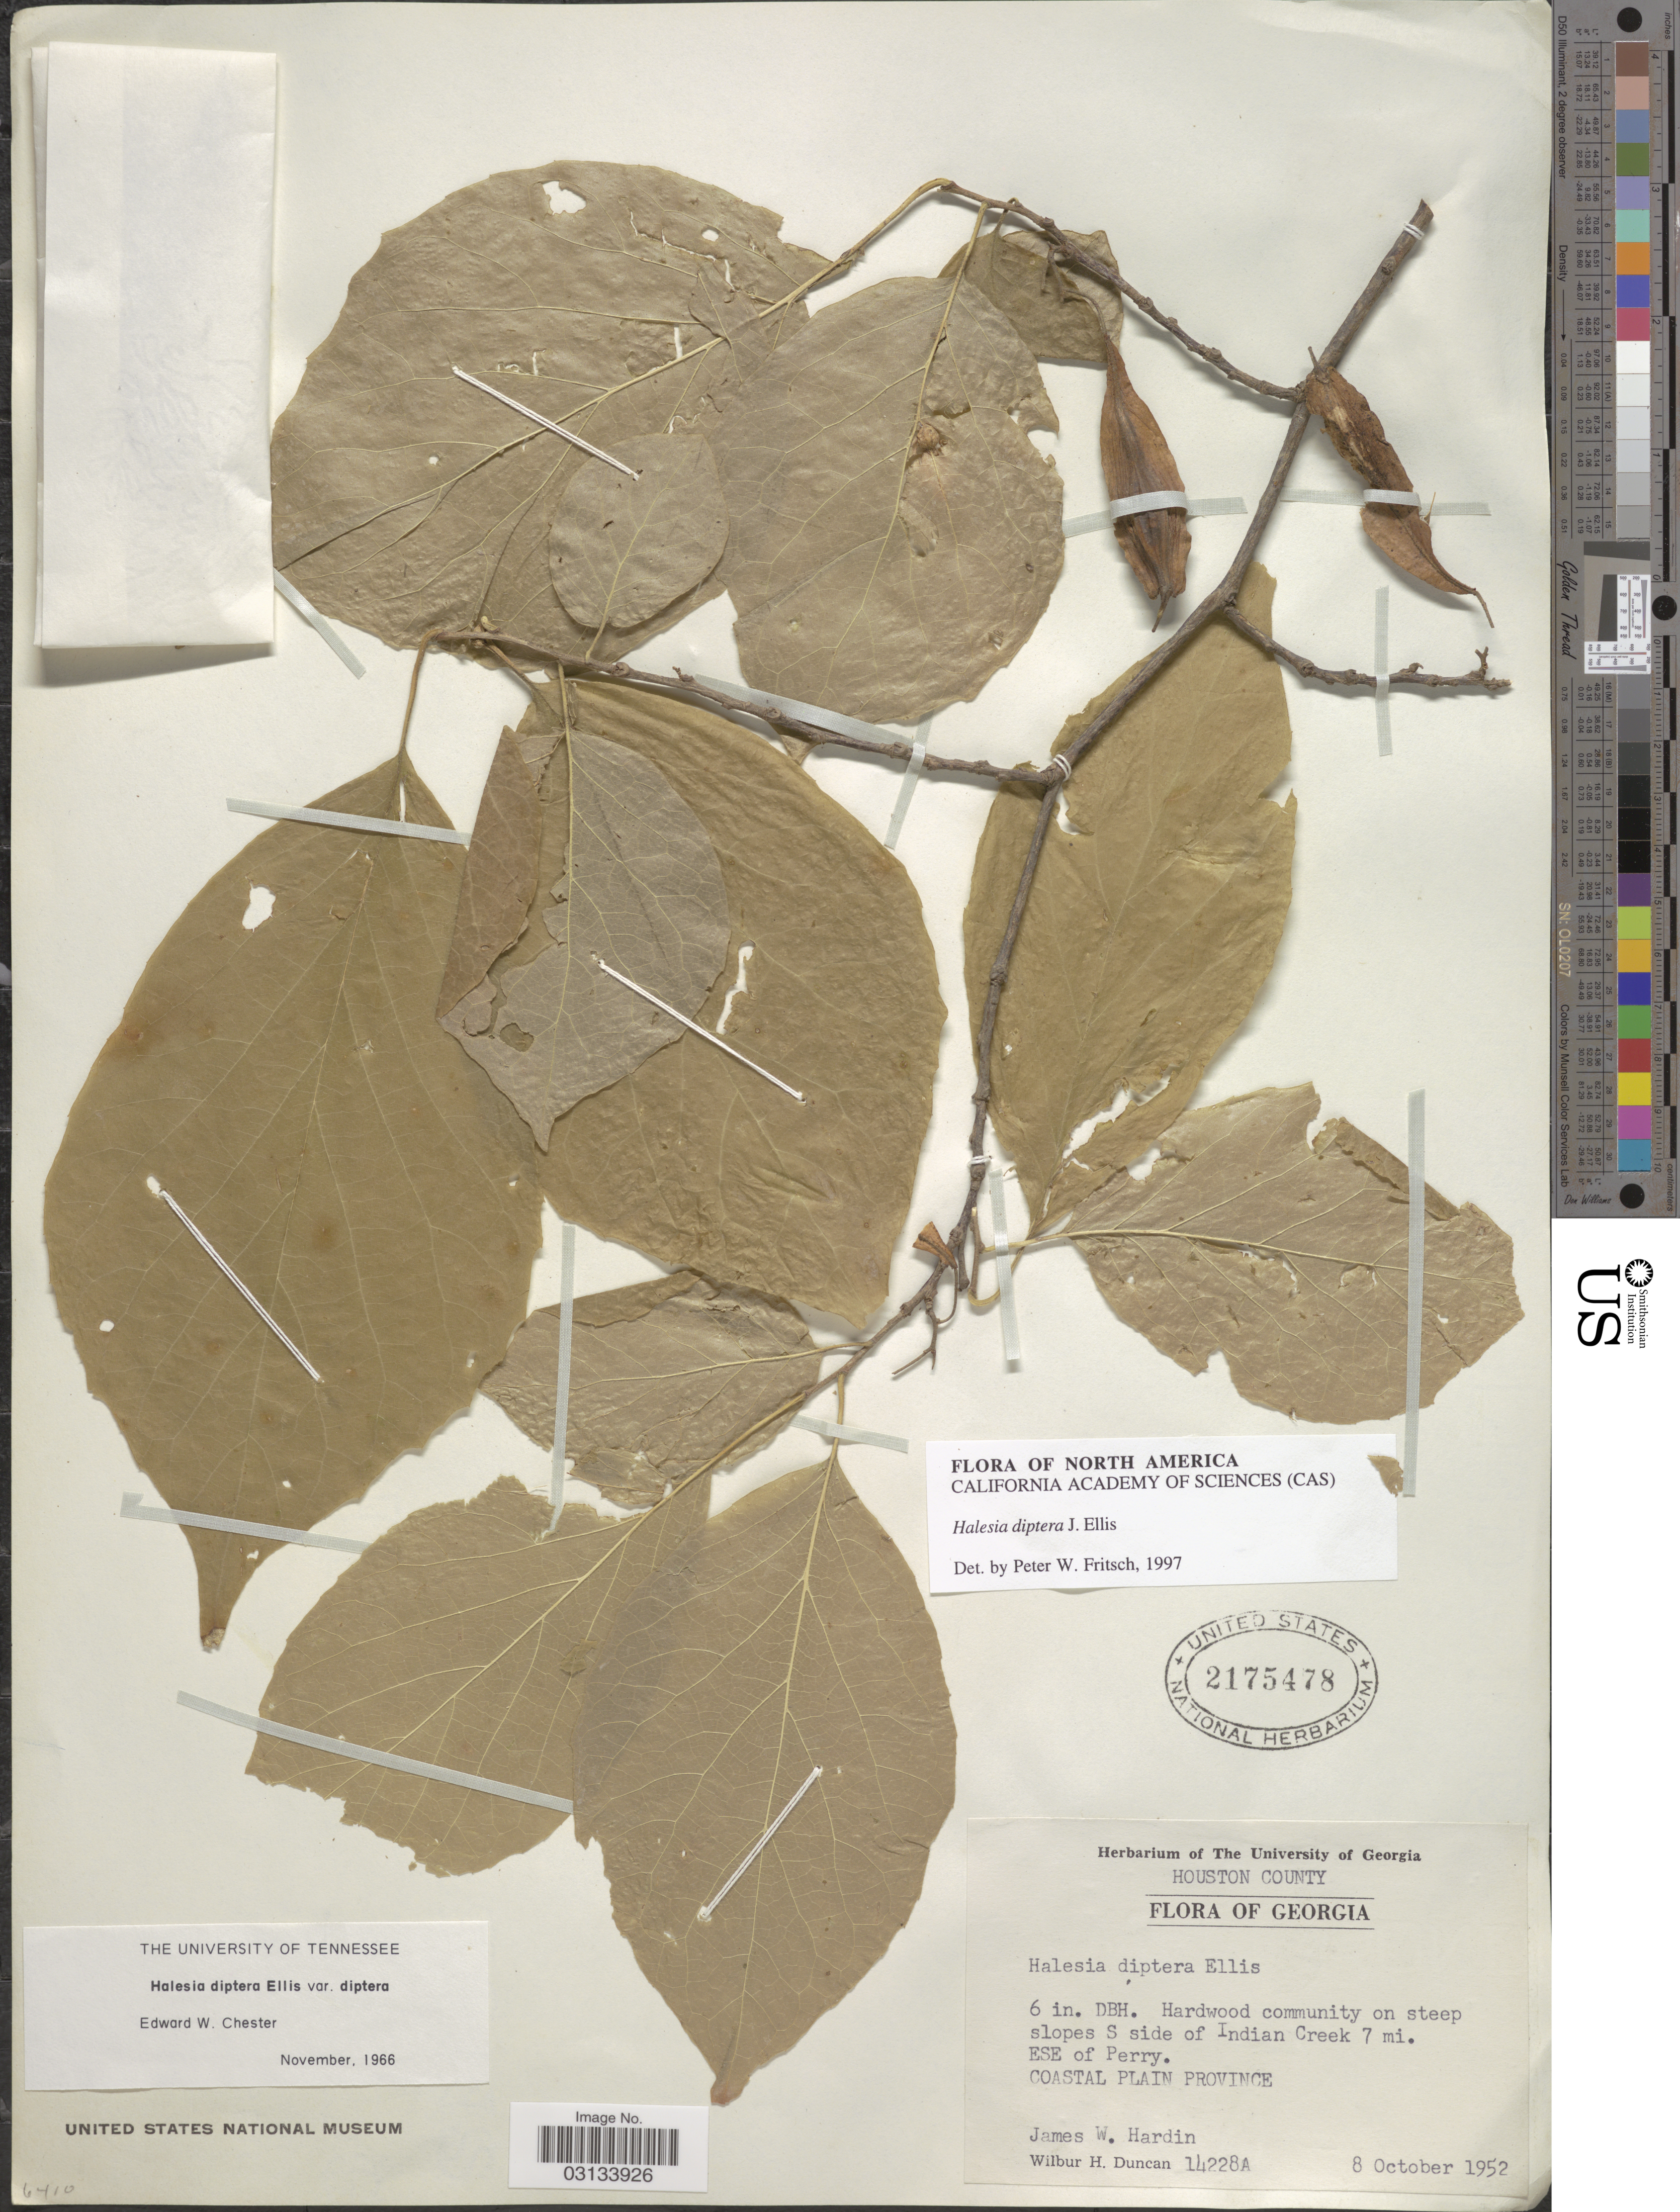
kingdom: Plantae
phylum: Tracheophyta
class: Magnoliopsida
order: Ericales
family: Styracaceae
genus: Halesia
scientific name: Halesia diptera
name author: J. Ellis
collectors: J. Hardin & W. H. Duncan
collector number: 14228A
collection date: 1952-10-08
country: United States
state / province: Georgia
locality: Houston County. On steep slopes S side of Indian Creek 7 mi. ESE of Perry. Coastal Plain Province.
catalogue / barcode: US 2175478